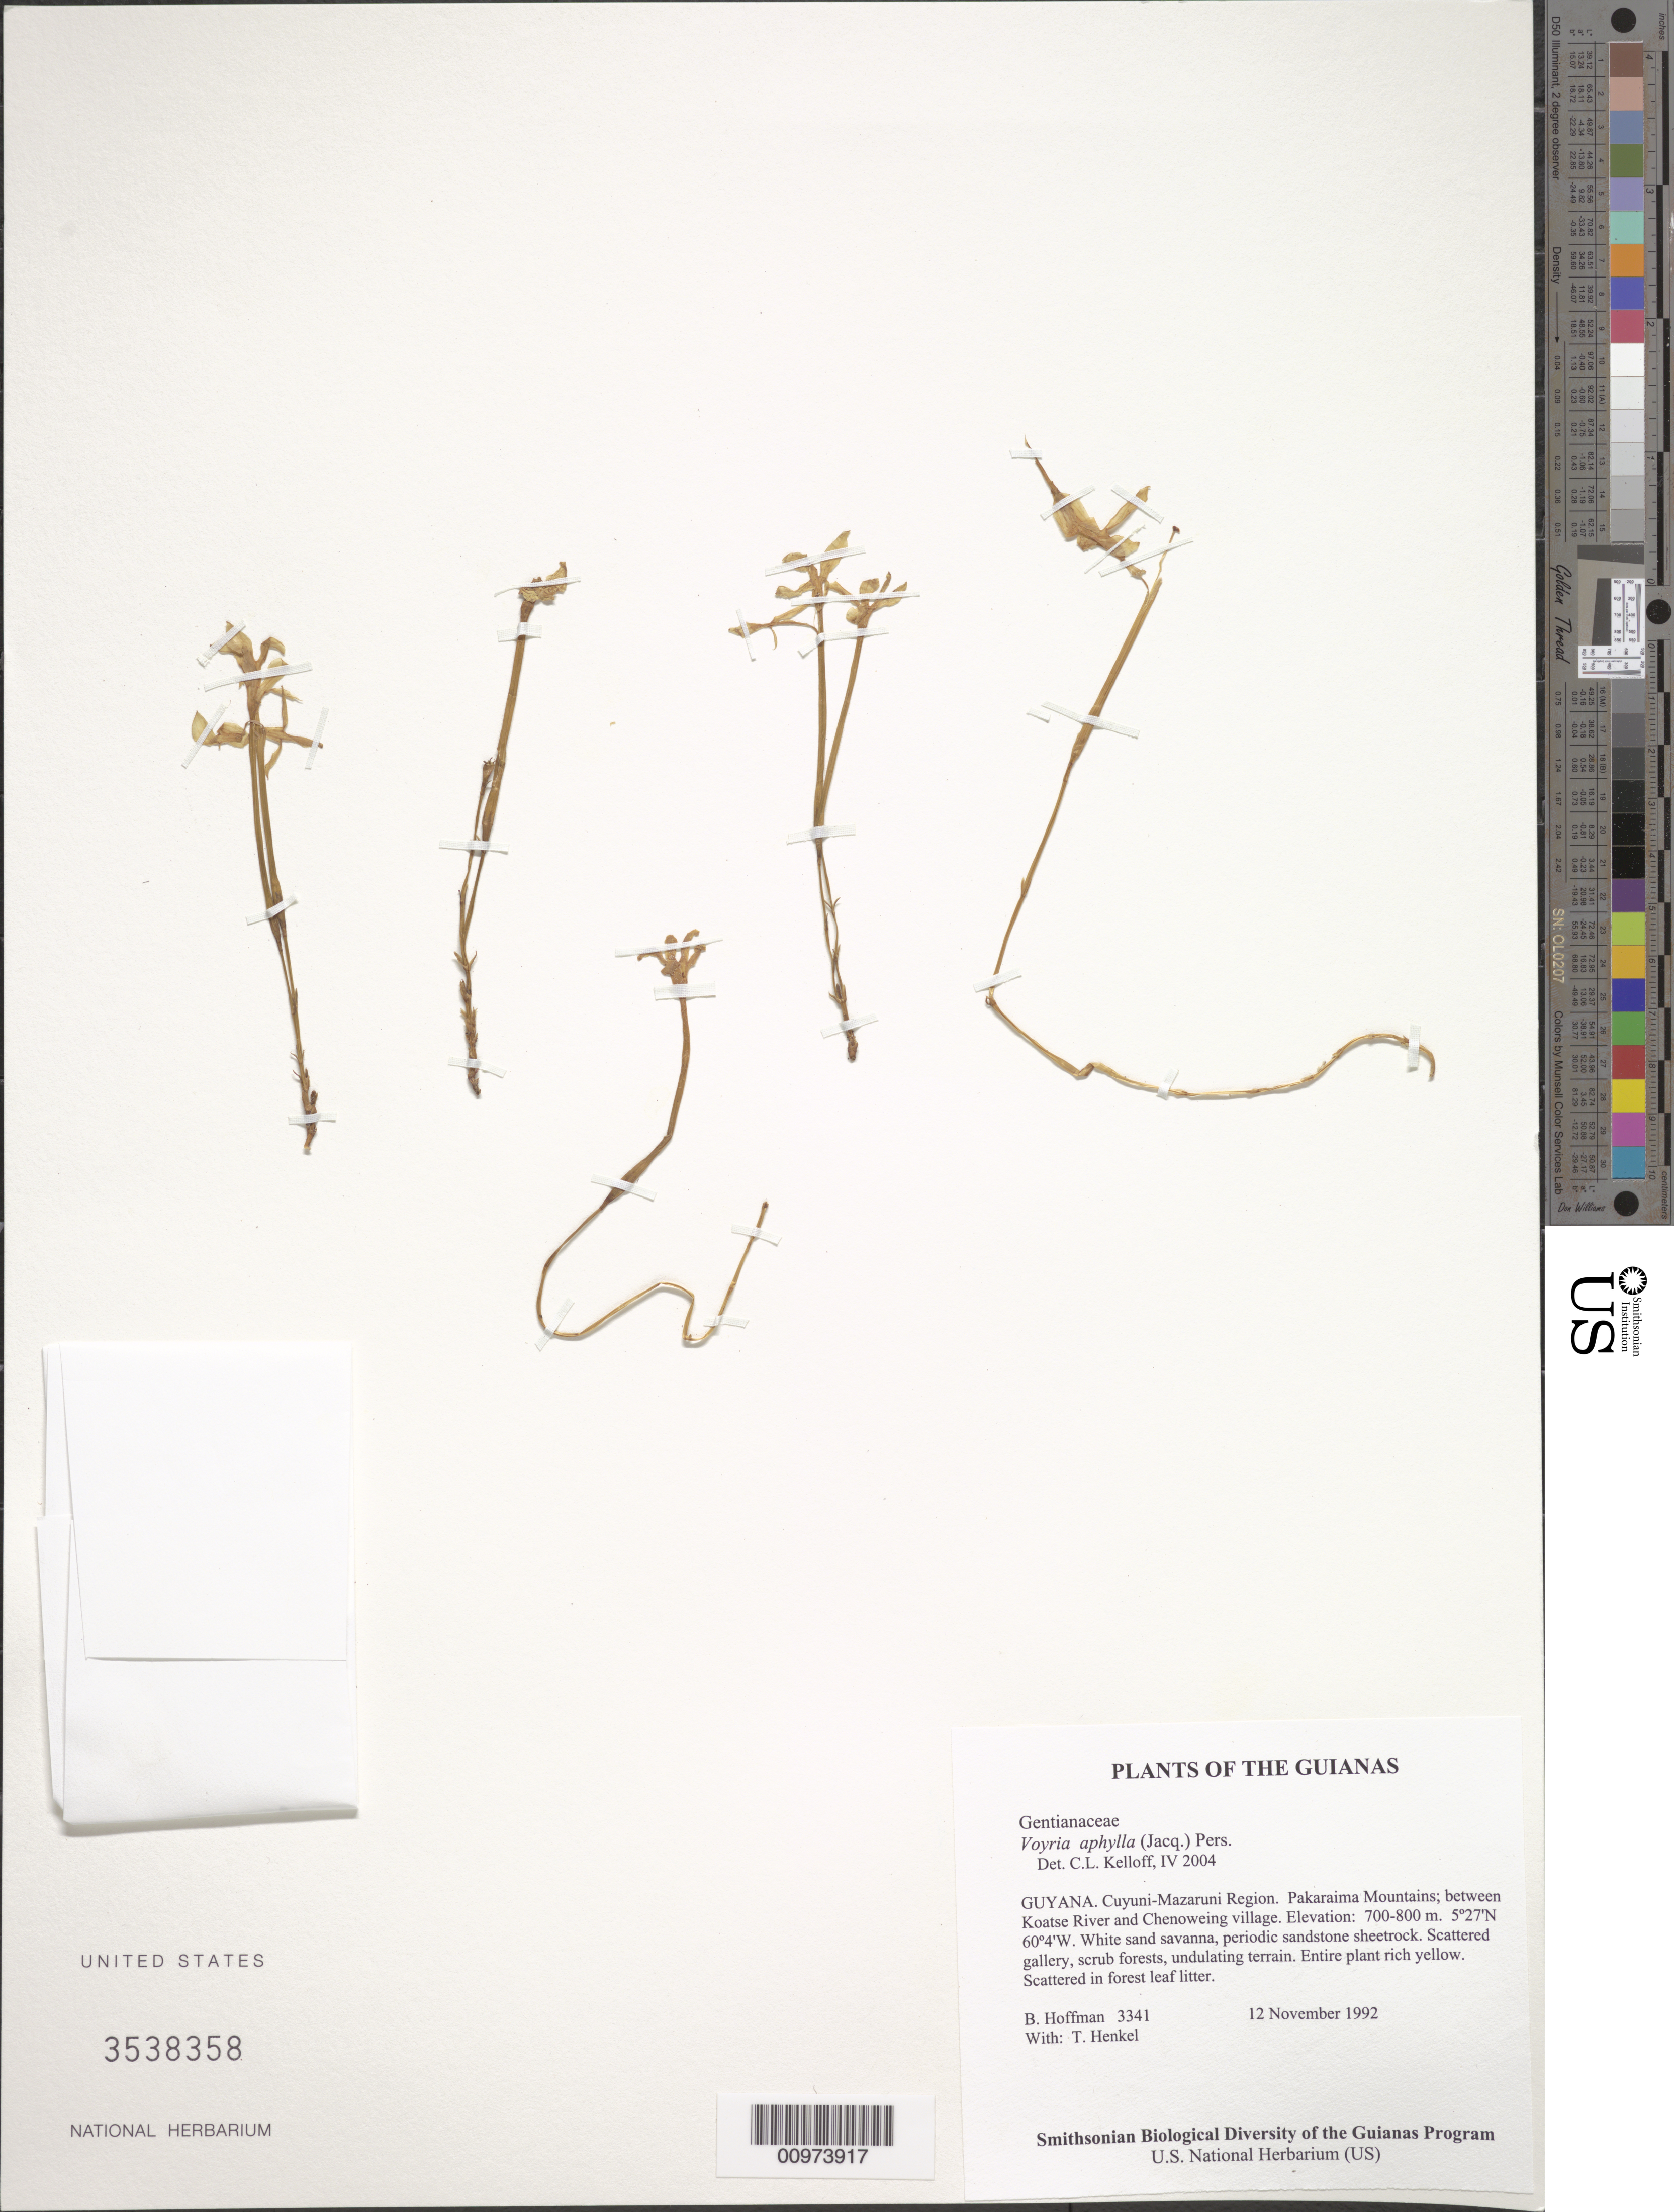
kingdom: Plantae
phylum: Tracheophyta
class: Magnoliopsida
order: Gentianales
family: Gentianaceae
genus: Voyria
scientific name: Voyria aphylla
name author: (Jacq.) Pers.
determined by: Kelloff, Carol L., (US), Smithsonian Institution - National Museum of Natural History (UNITED STATES)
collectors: B. Hoffman & T. Henkel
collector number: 3341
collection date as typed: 12 November 1992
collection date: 1992-11-12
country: Guyana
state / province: Cuyuni-Mazaruni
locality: Pakaraima Mountains; between Koatse River and Chenoweing village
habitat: White sand savanna, periodic sandstone sheetrock. Scattered gallery, scrub forests, undulating terrain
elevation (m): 700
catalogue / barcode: US 3538358